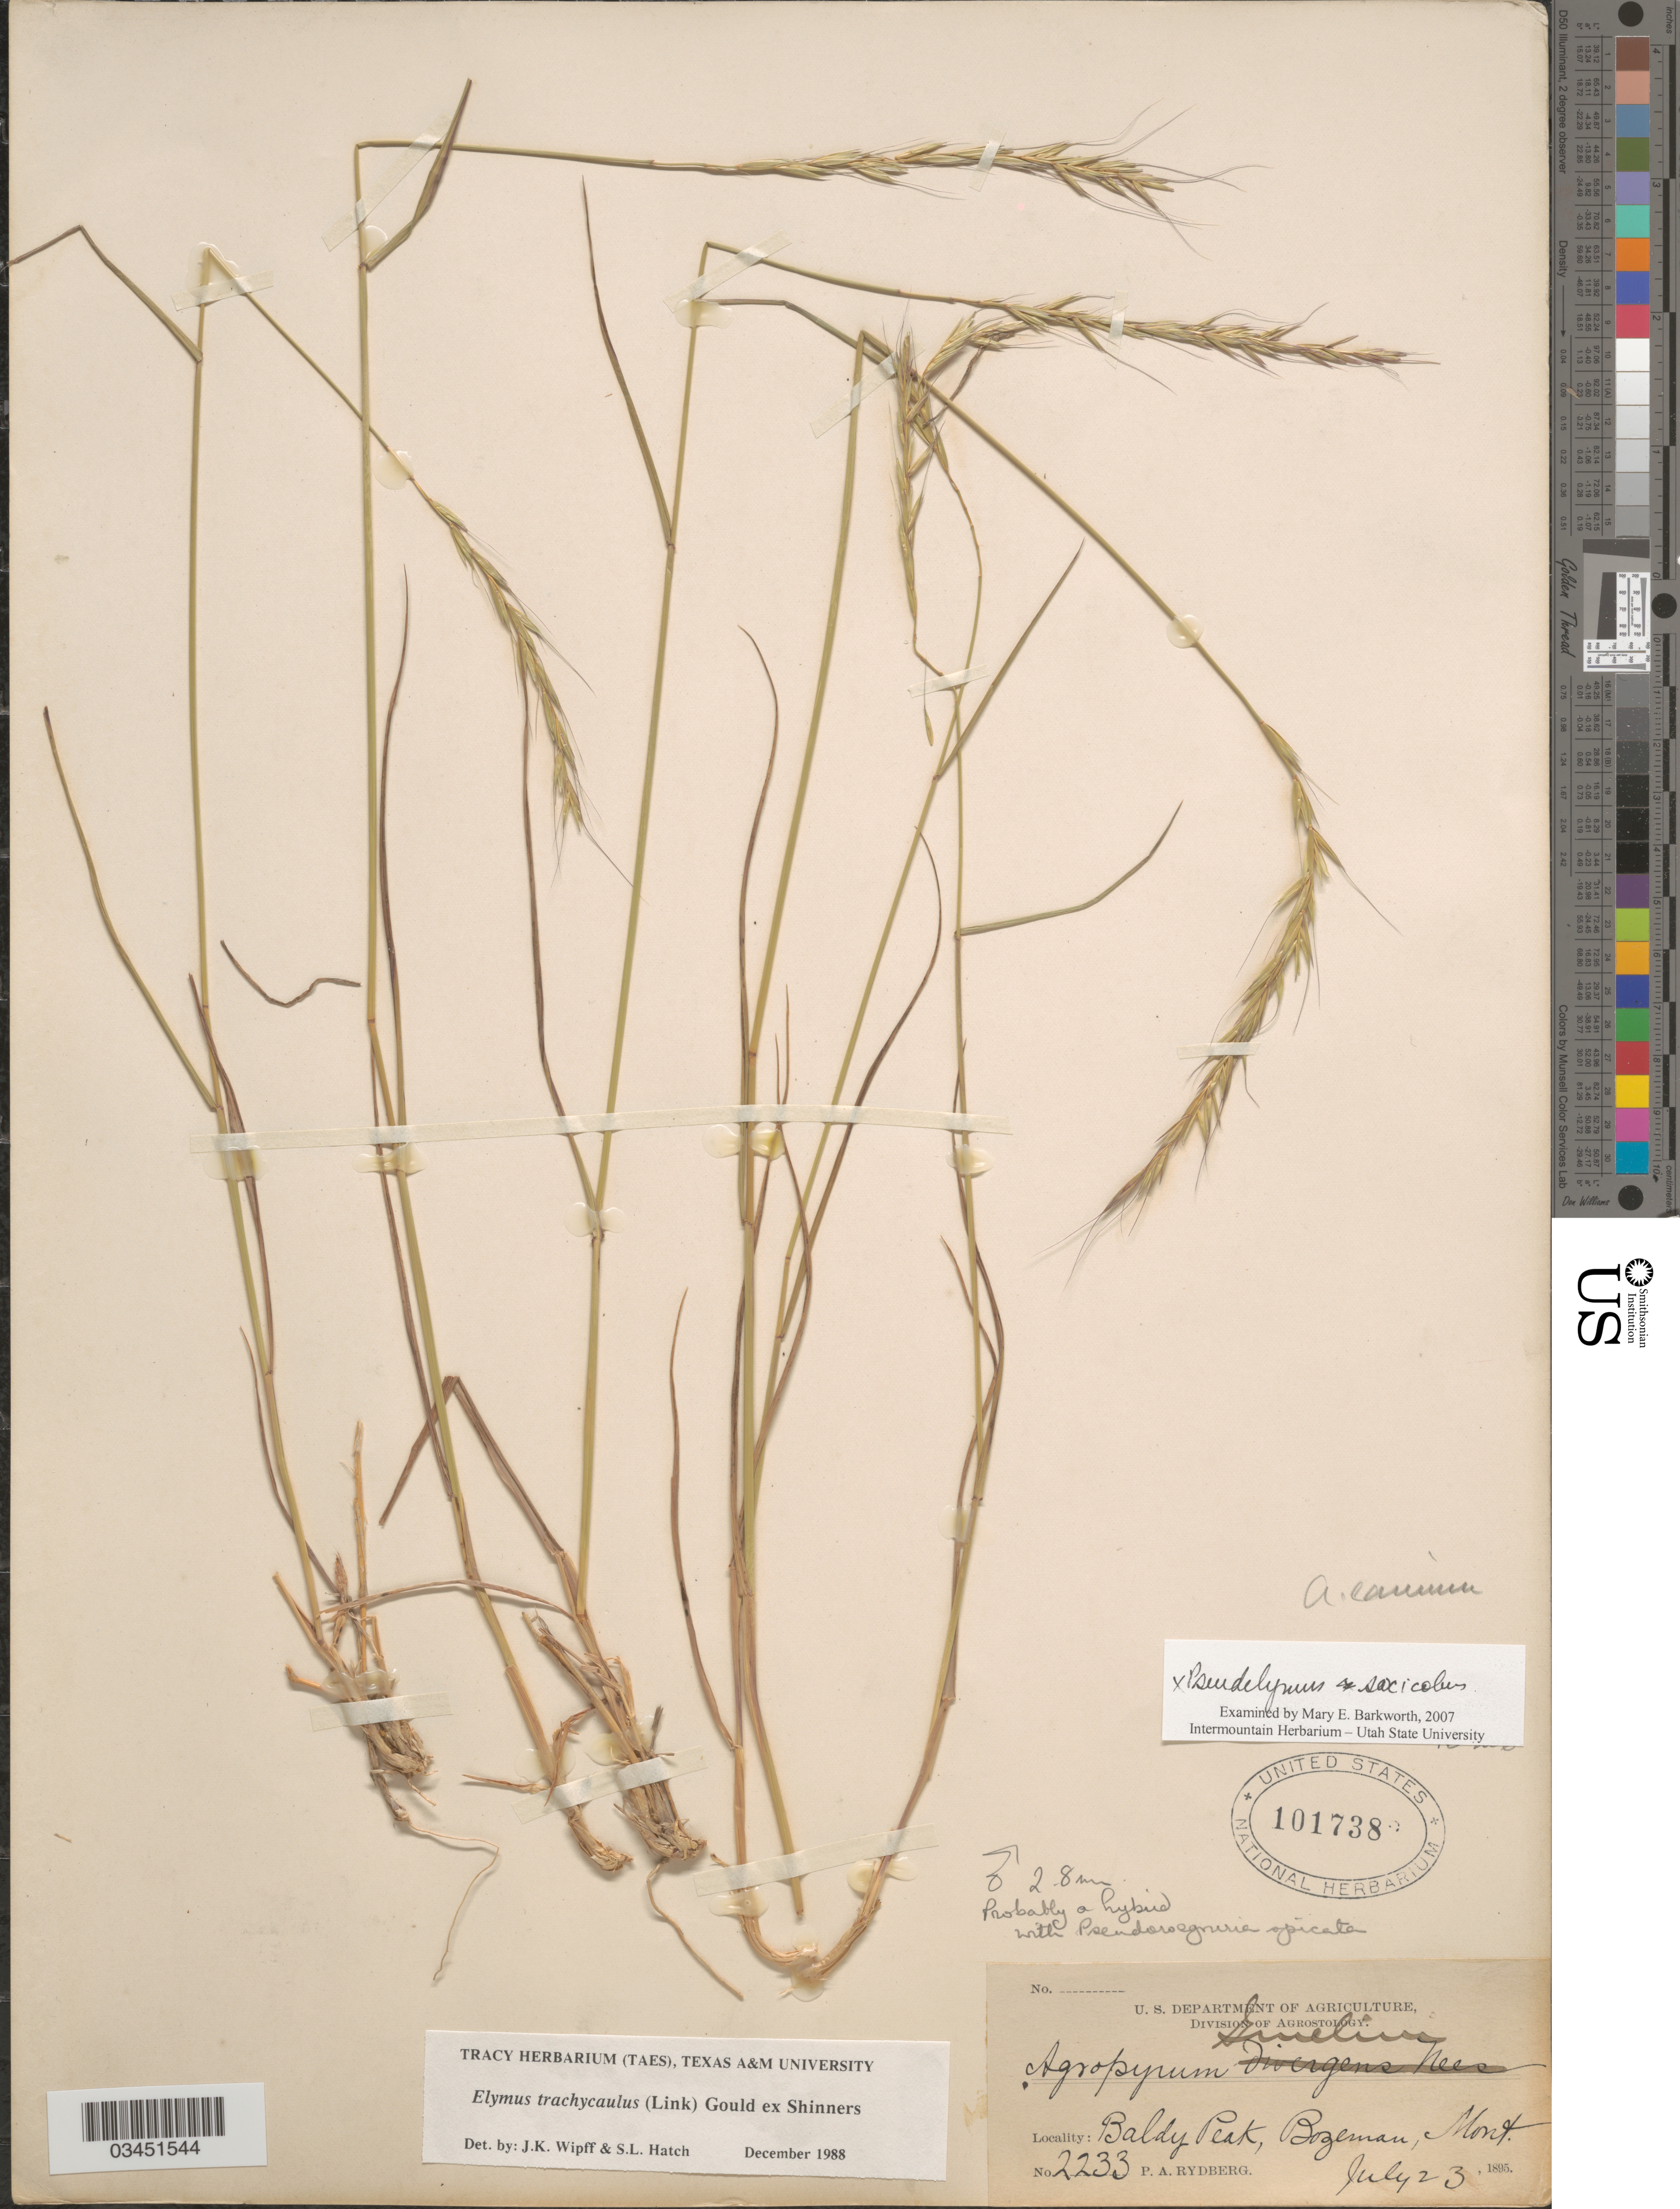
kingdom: Plantae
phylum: Tracheophyta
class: Liliopsida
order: Poales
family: Poaceae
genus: Pseudelymus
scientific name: x Pseudelymus saxicola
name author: (Scribn. & J.G. Sm.) Barkworth & Dewey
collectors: P. A. Rydberg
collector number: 2233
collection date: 1895-07-23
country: United States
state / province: Montana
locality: Baldy Peak, Bozeman.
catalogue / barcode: US 101738